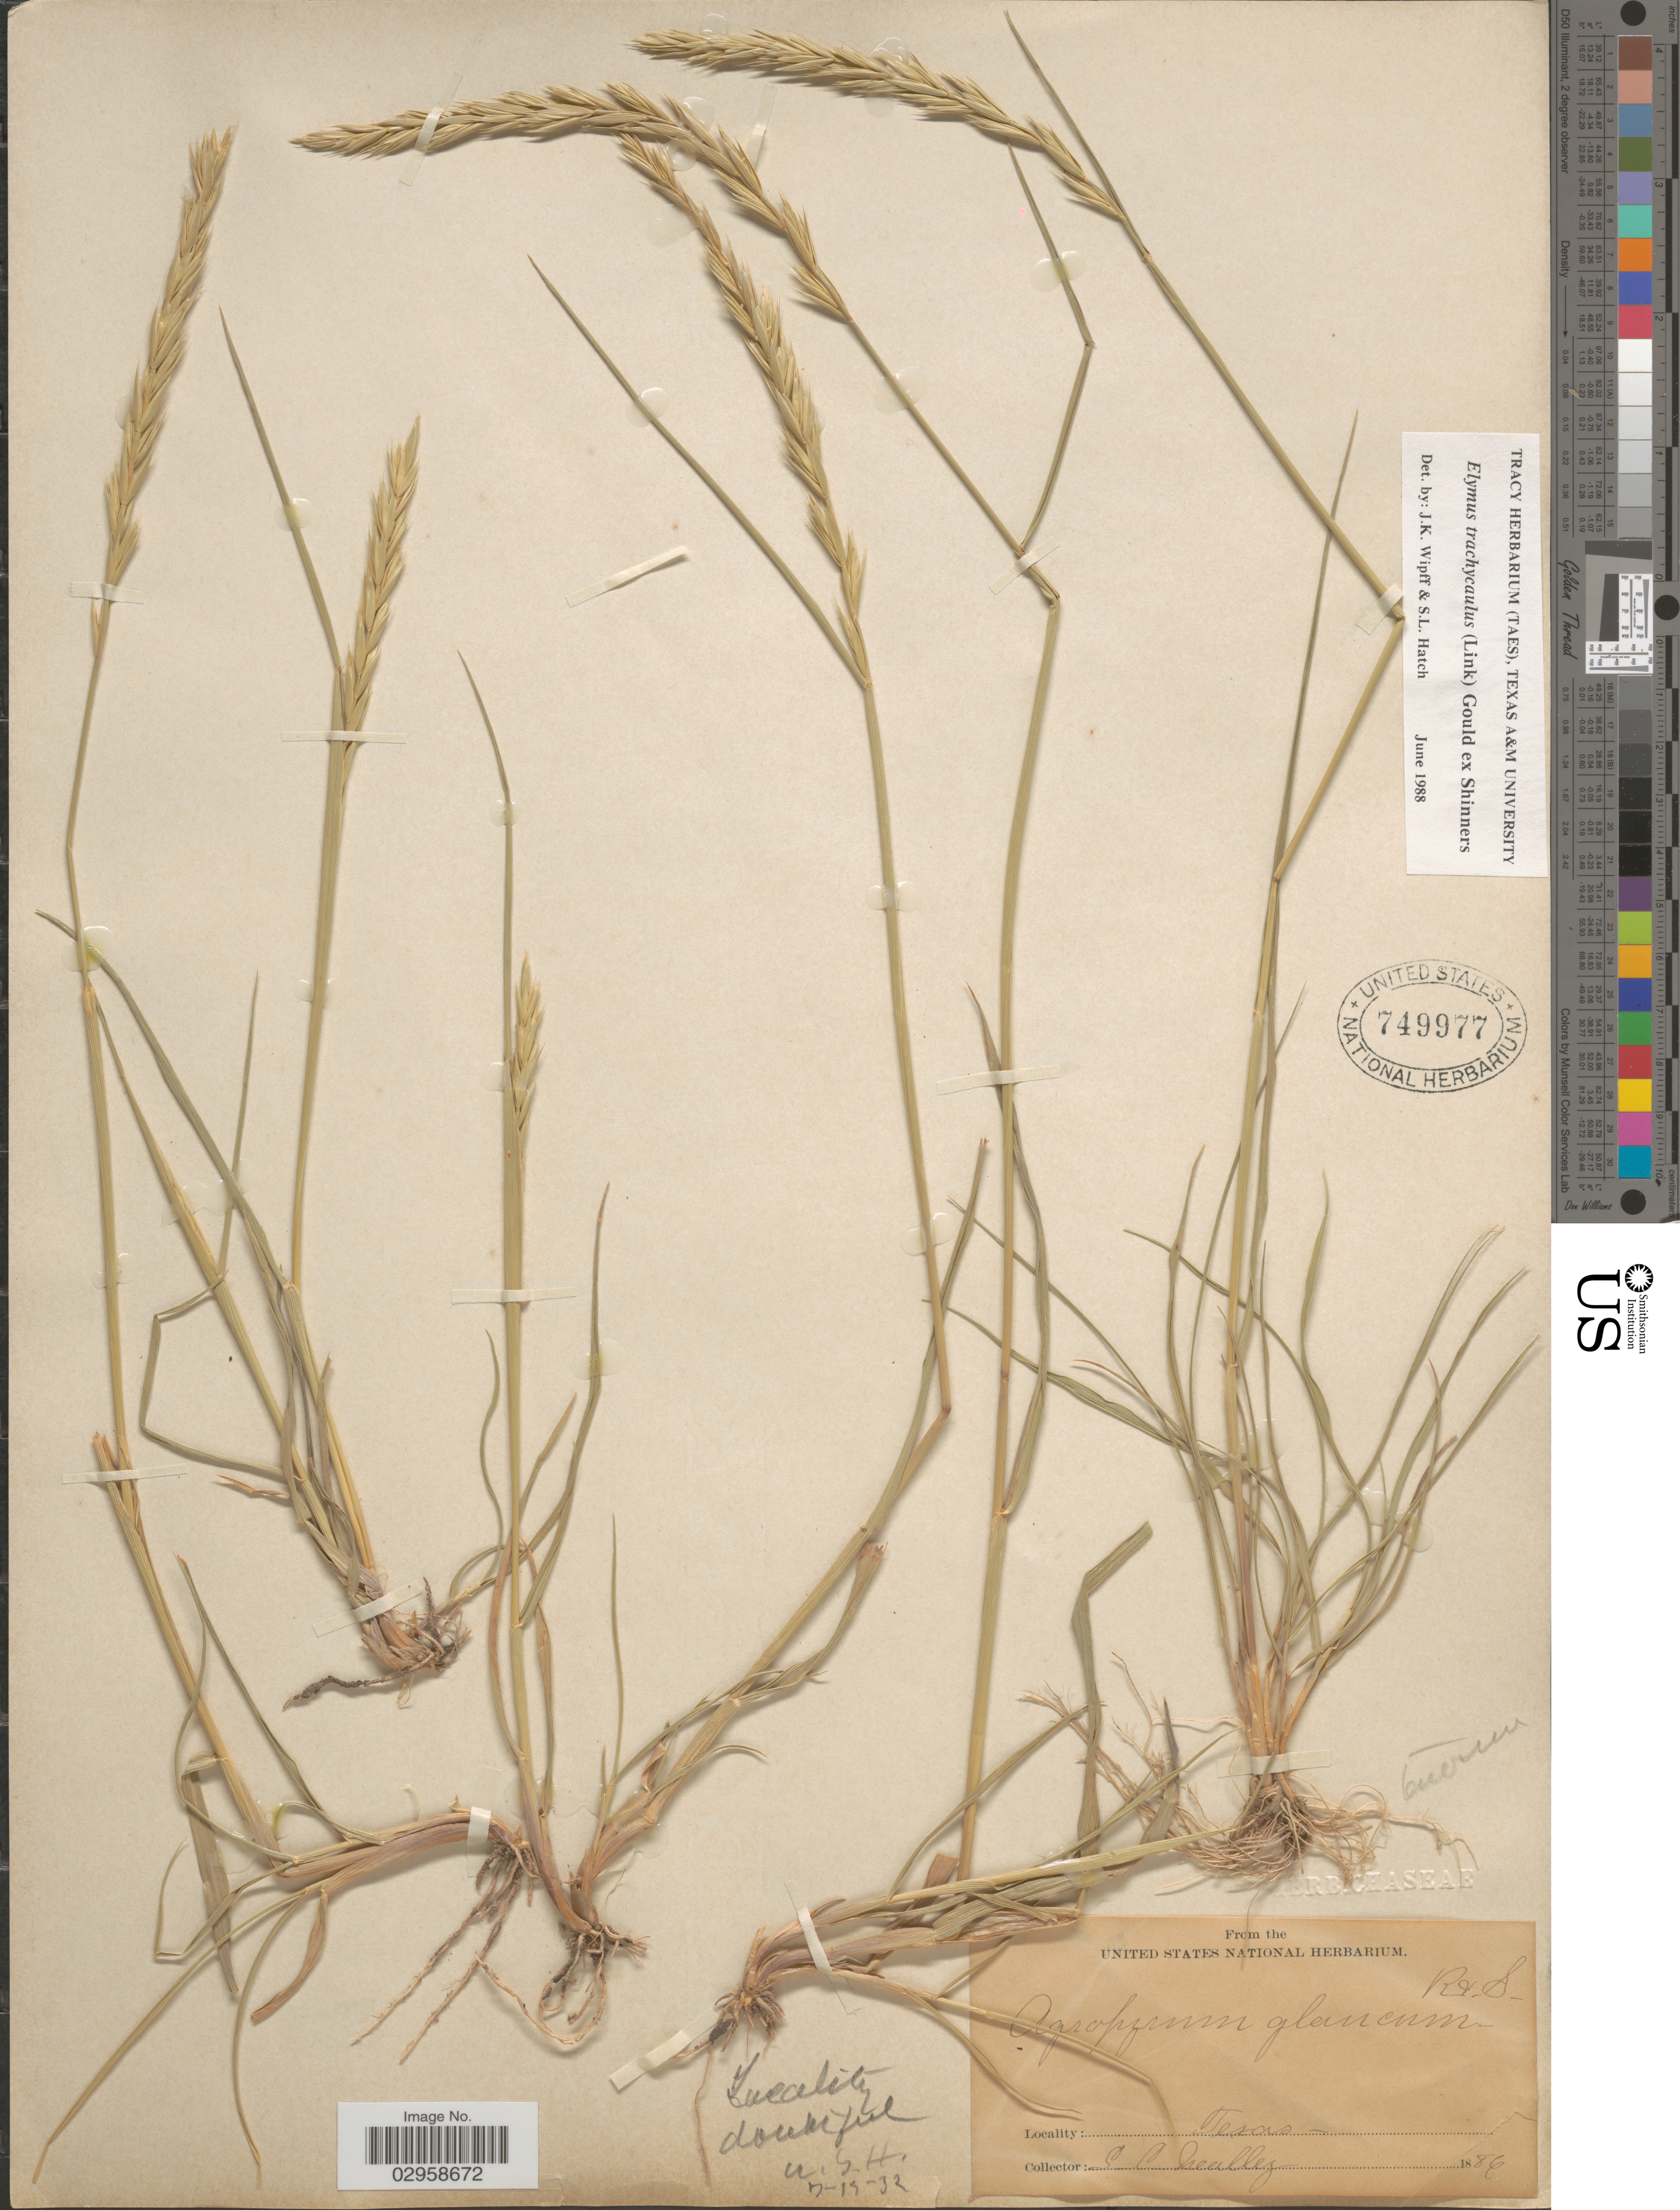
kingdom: Plantae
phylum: Tracheophyta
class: Liliopsida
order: Poales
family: Poaceae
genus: Elymus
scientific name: Elymus trachycaulus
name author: (Link) Gould ex Shinners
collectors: G. C. Nealley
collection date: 1886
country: United States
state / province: Texas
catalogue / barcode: US 749977